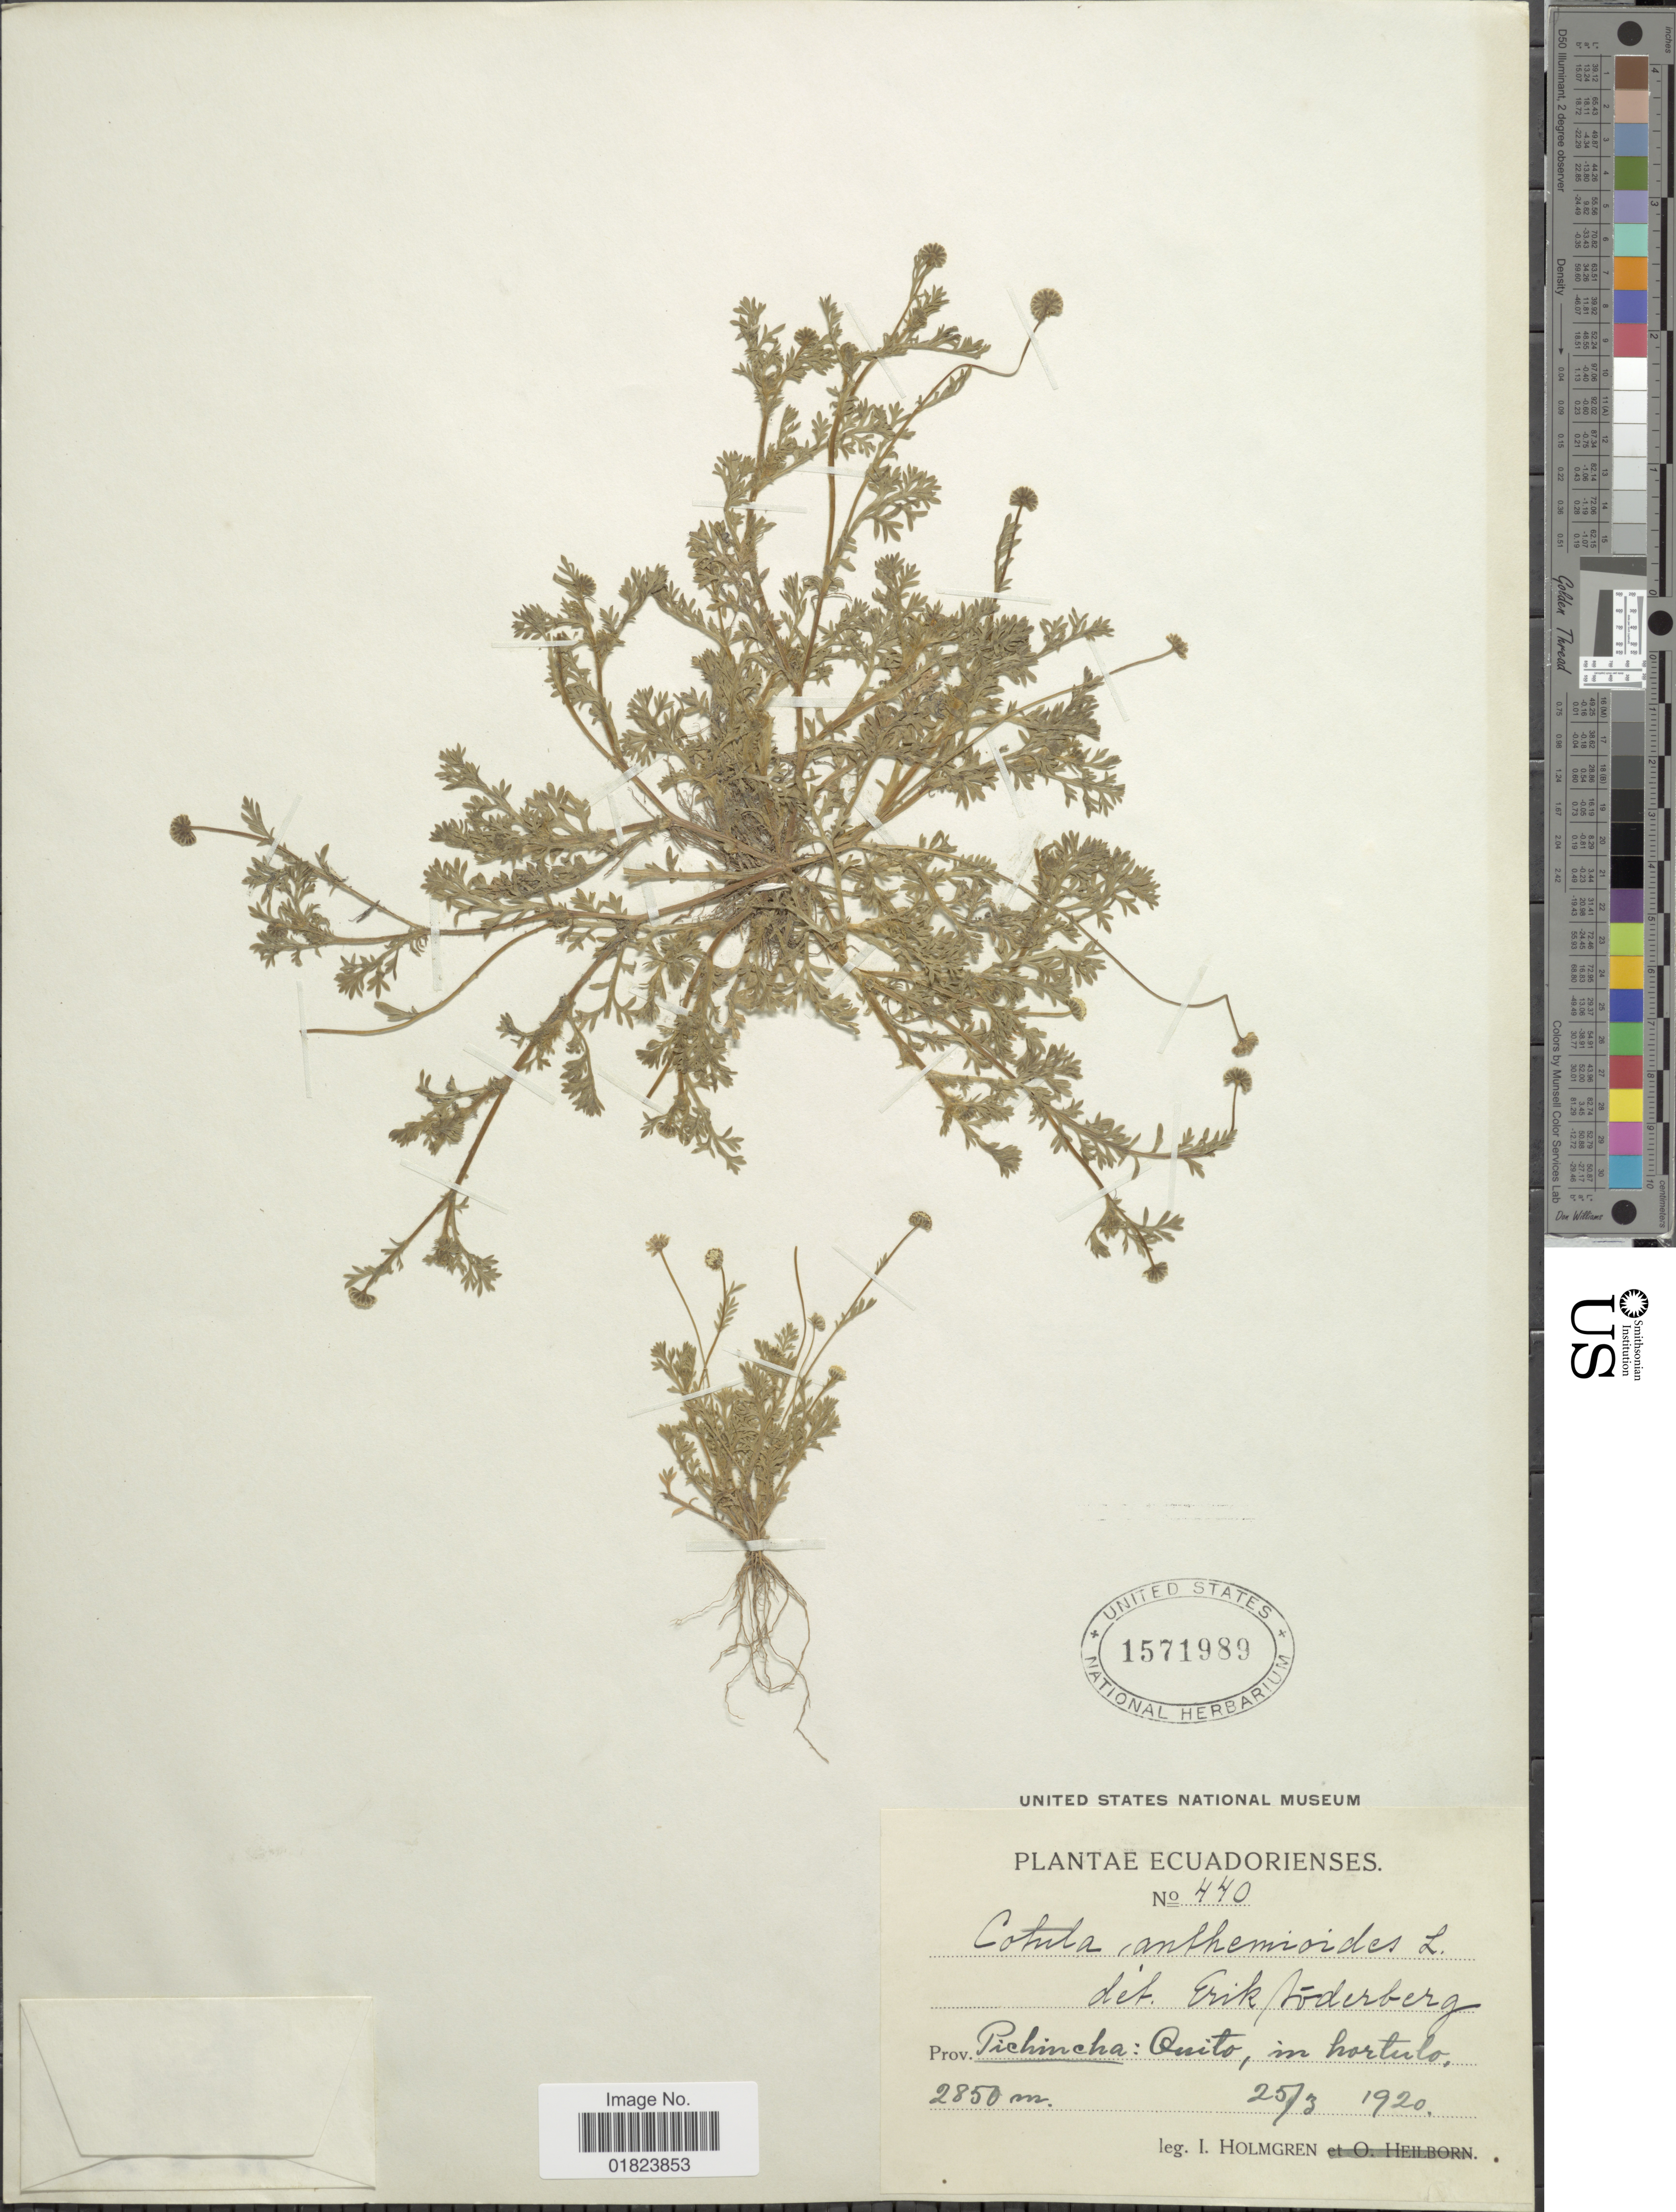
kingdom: Plantae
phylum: Tracheophyta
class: Magnoliopsida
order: Asterales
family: Asteraceae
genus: Cotula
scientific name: Cotula australis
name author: (Sieber ex Spreng.) Hook. f.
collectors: L. Holmgren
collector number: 440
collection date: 1920-03-25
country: Ecuador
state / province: Pichincha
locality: Quito, in hortulo.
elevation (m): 2850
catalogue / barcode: US 1571989